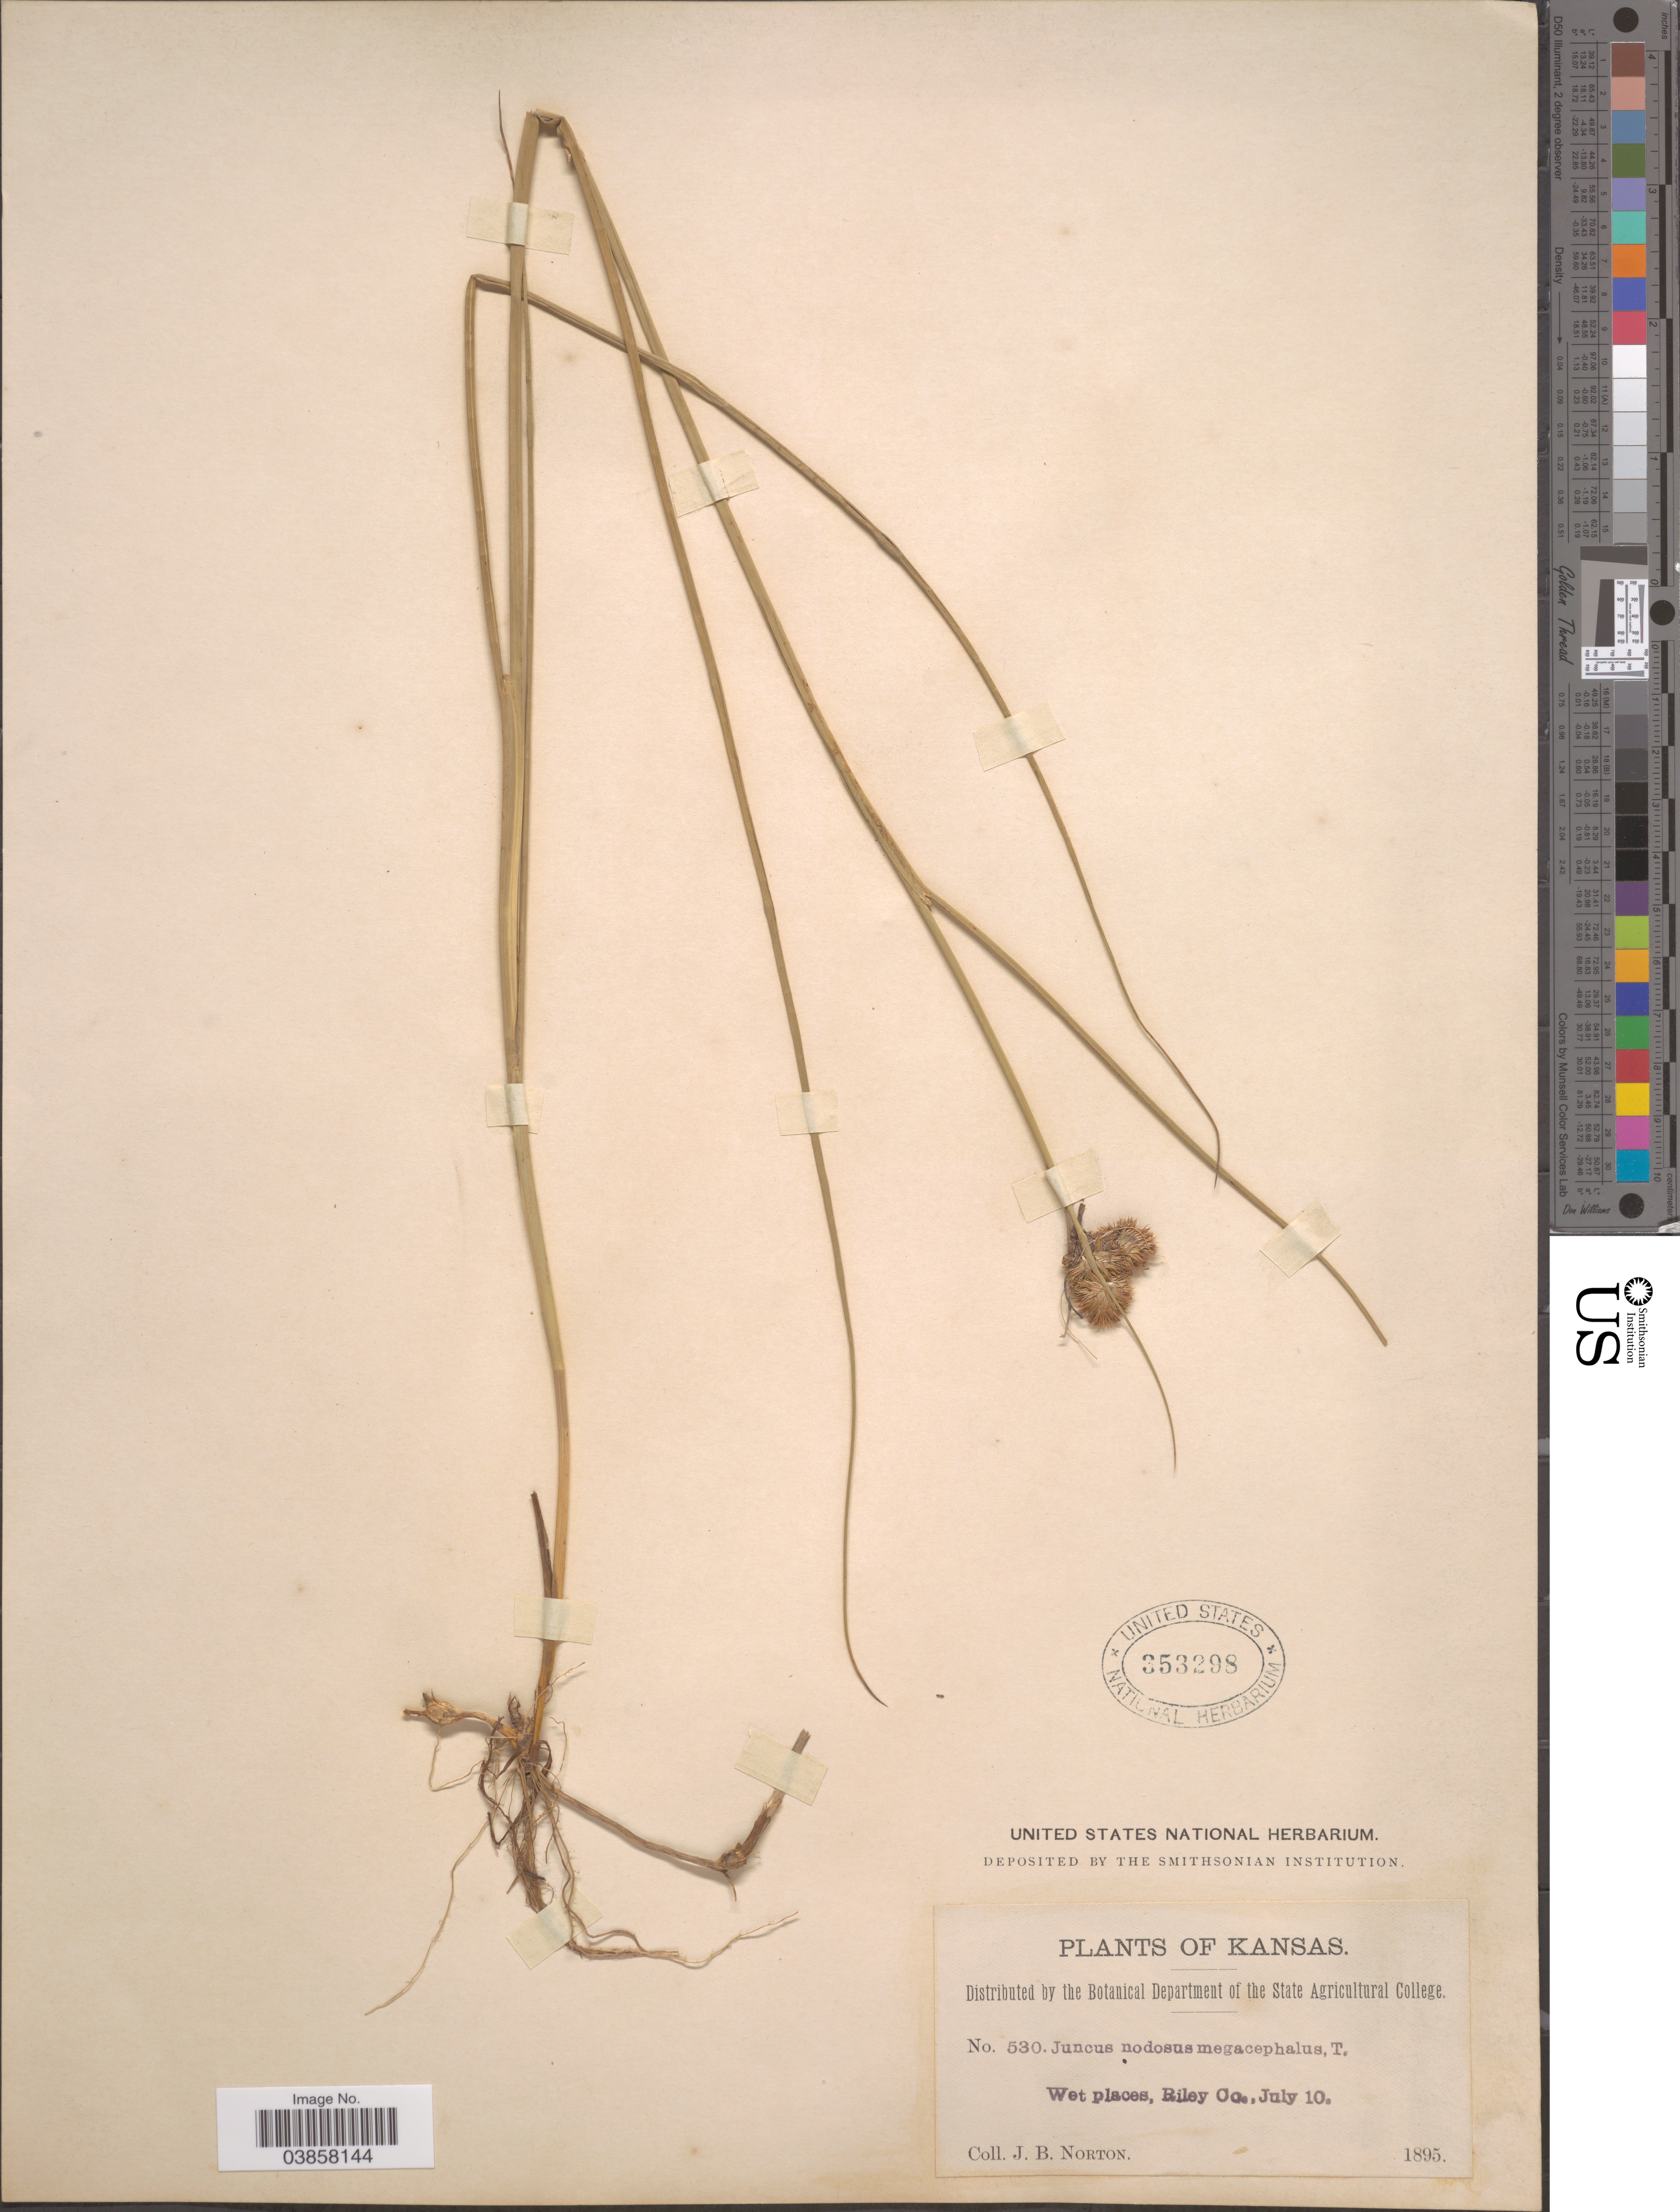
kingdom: Plantae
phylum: Tracheophyta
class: Liliopsida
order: Poales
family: Juncaceae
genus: Juncus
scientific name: Juncus torreyi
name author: Coville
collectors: J. B. Norton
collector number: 530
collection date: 1895-07-10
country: United States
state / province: Kansas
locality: Riley Co.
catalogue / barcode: US 353298